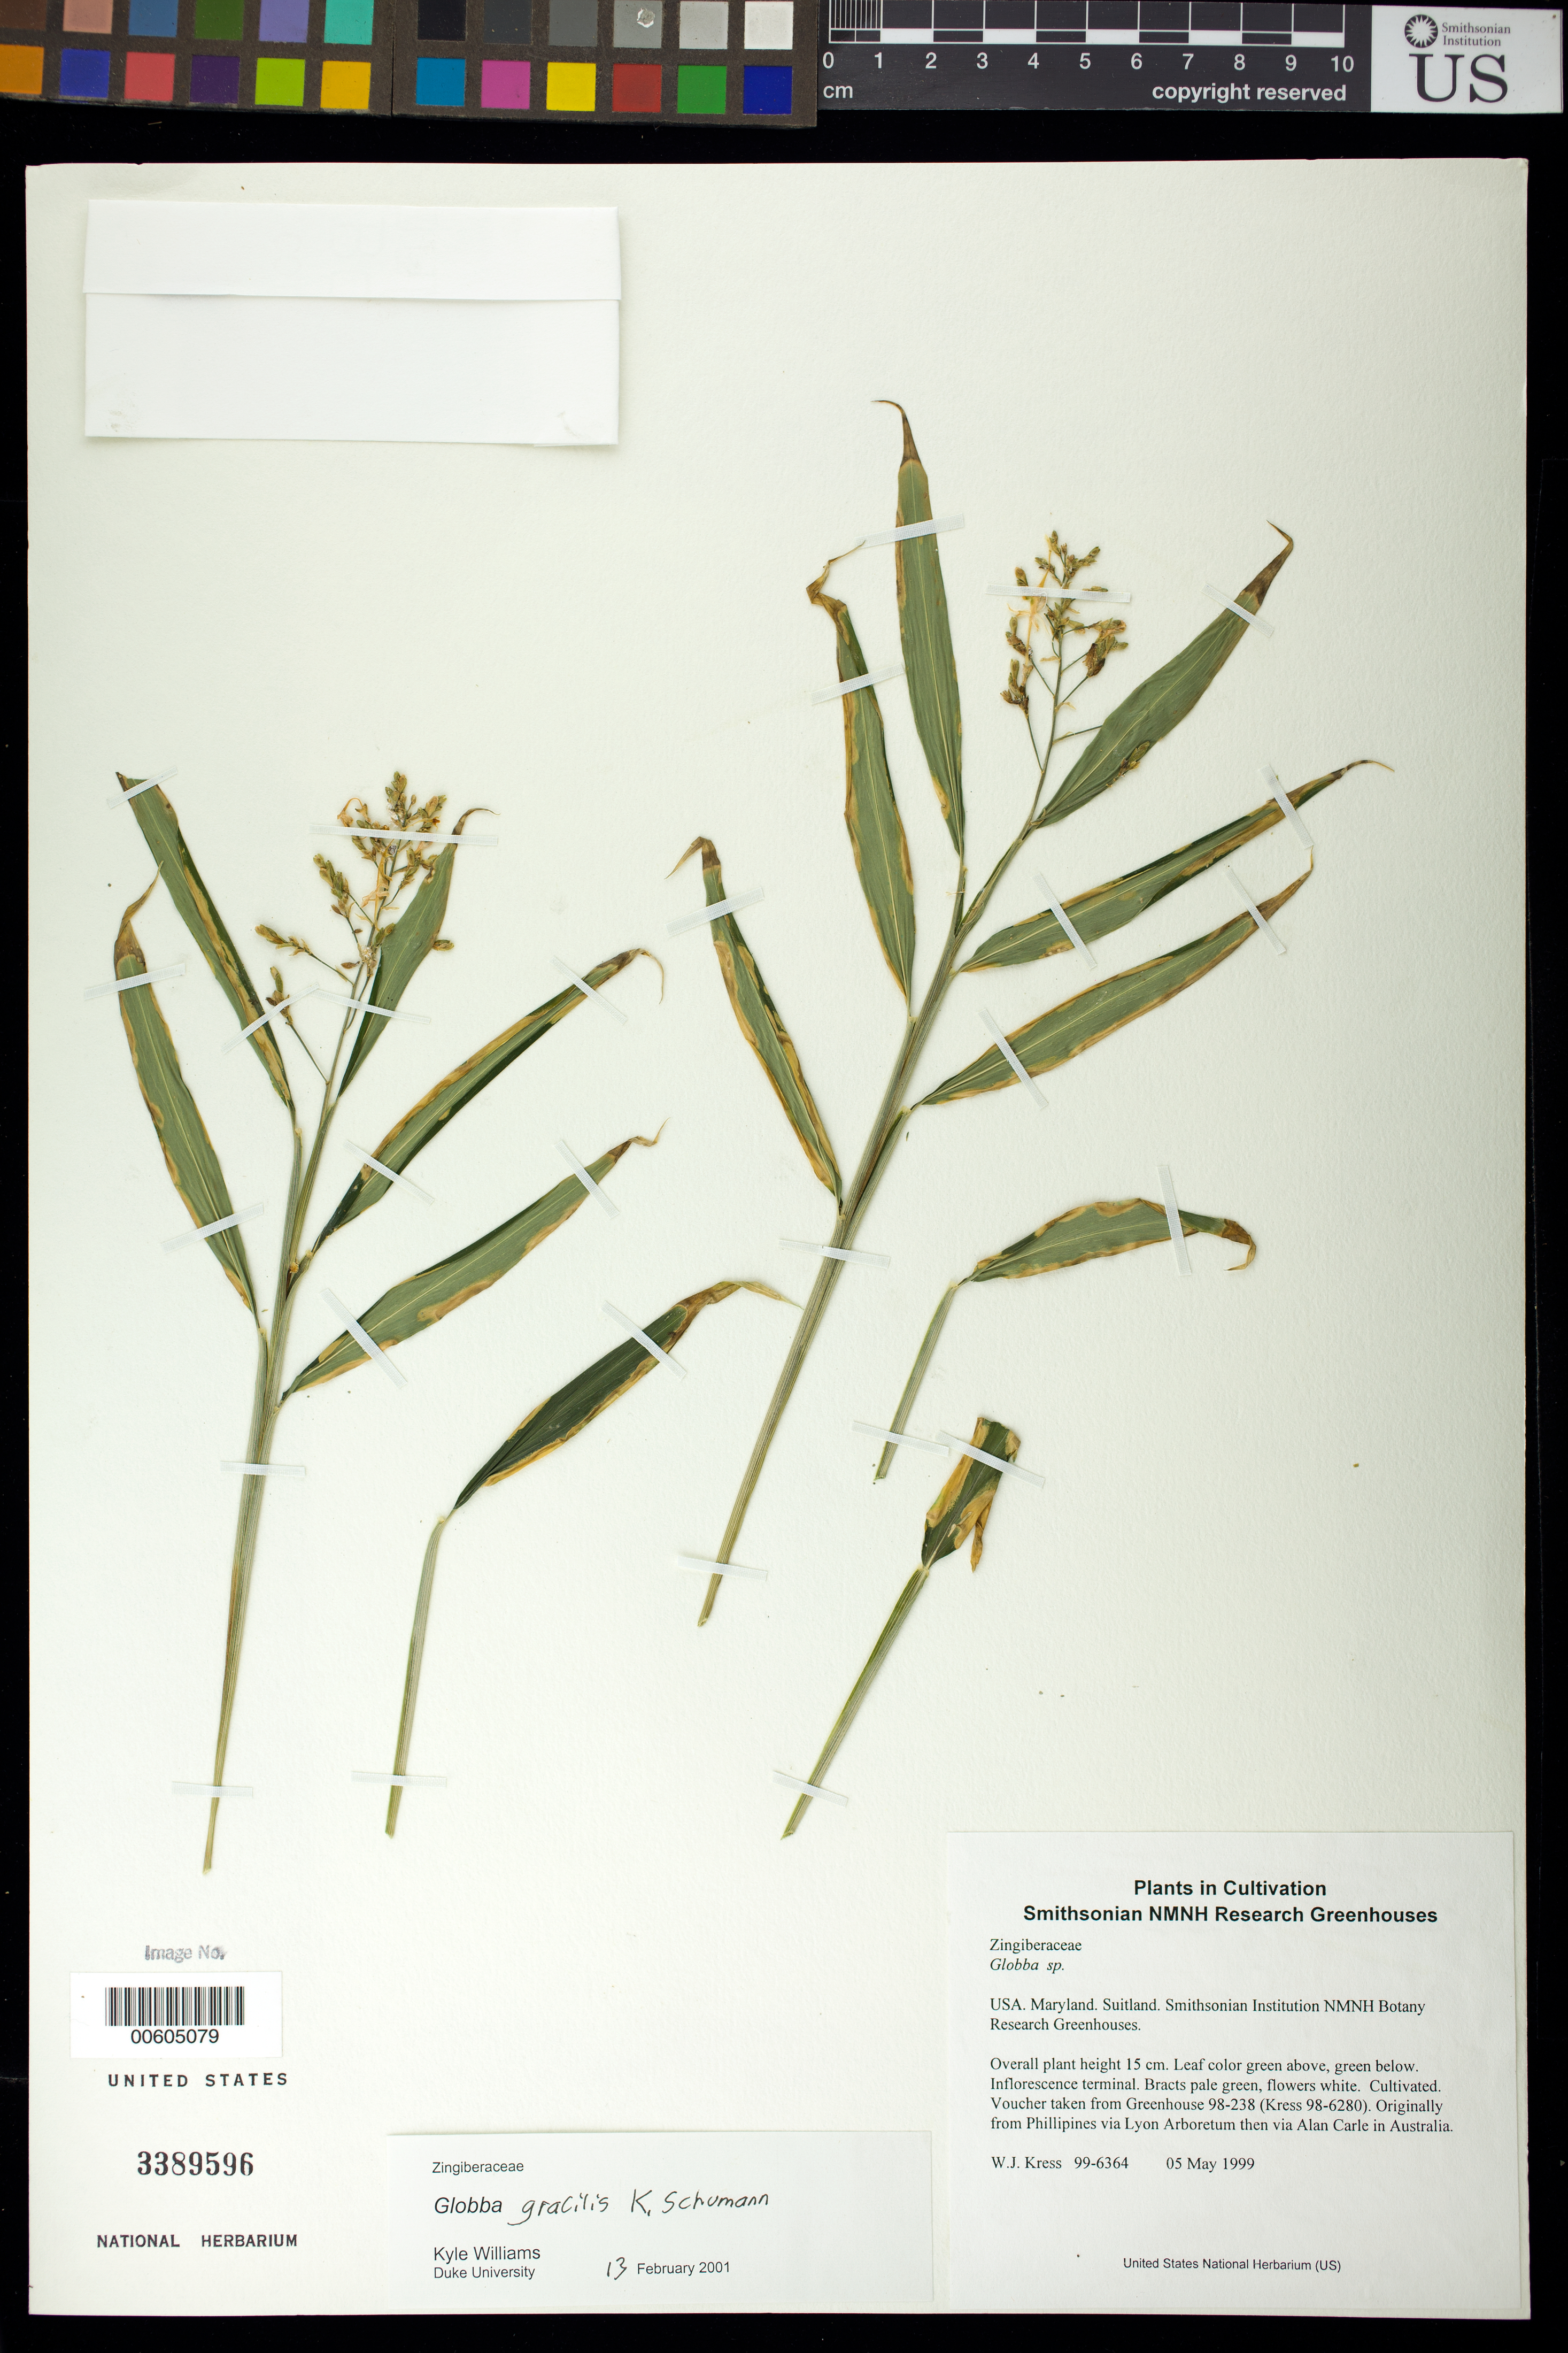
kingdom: Plantae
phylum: Tracheophyta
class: Liliopsida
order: Zingiberales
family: Zingiberaceae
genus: Globba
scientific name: Globba gracilis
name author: K. Schum.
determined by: Williams, K. J.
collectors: W. J. Kress & M. Bordelon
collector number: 99-6364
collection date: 1999-05-05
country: United States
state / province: Maryland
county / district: Prince George's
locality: NMNH Botany Research Greenhouses. Suitland.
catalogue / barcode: US 3389596